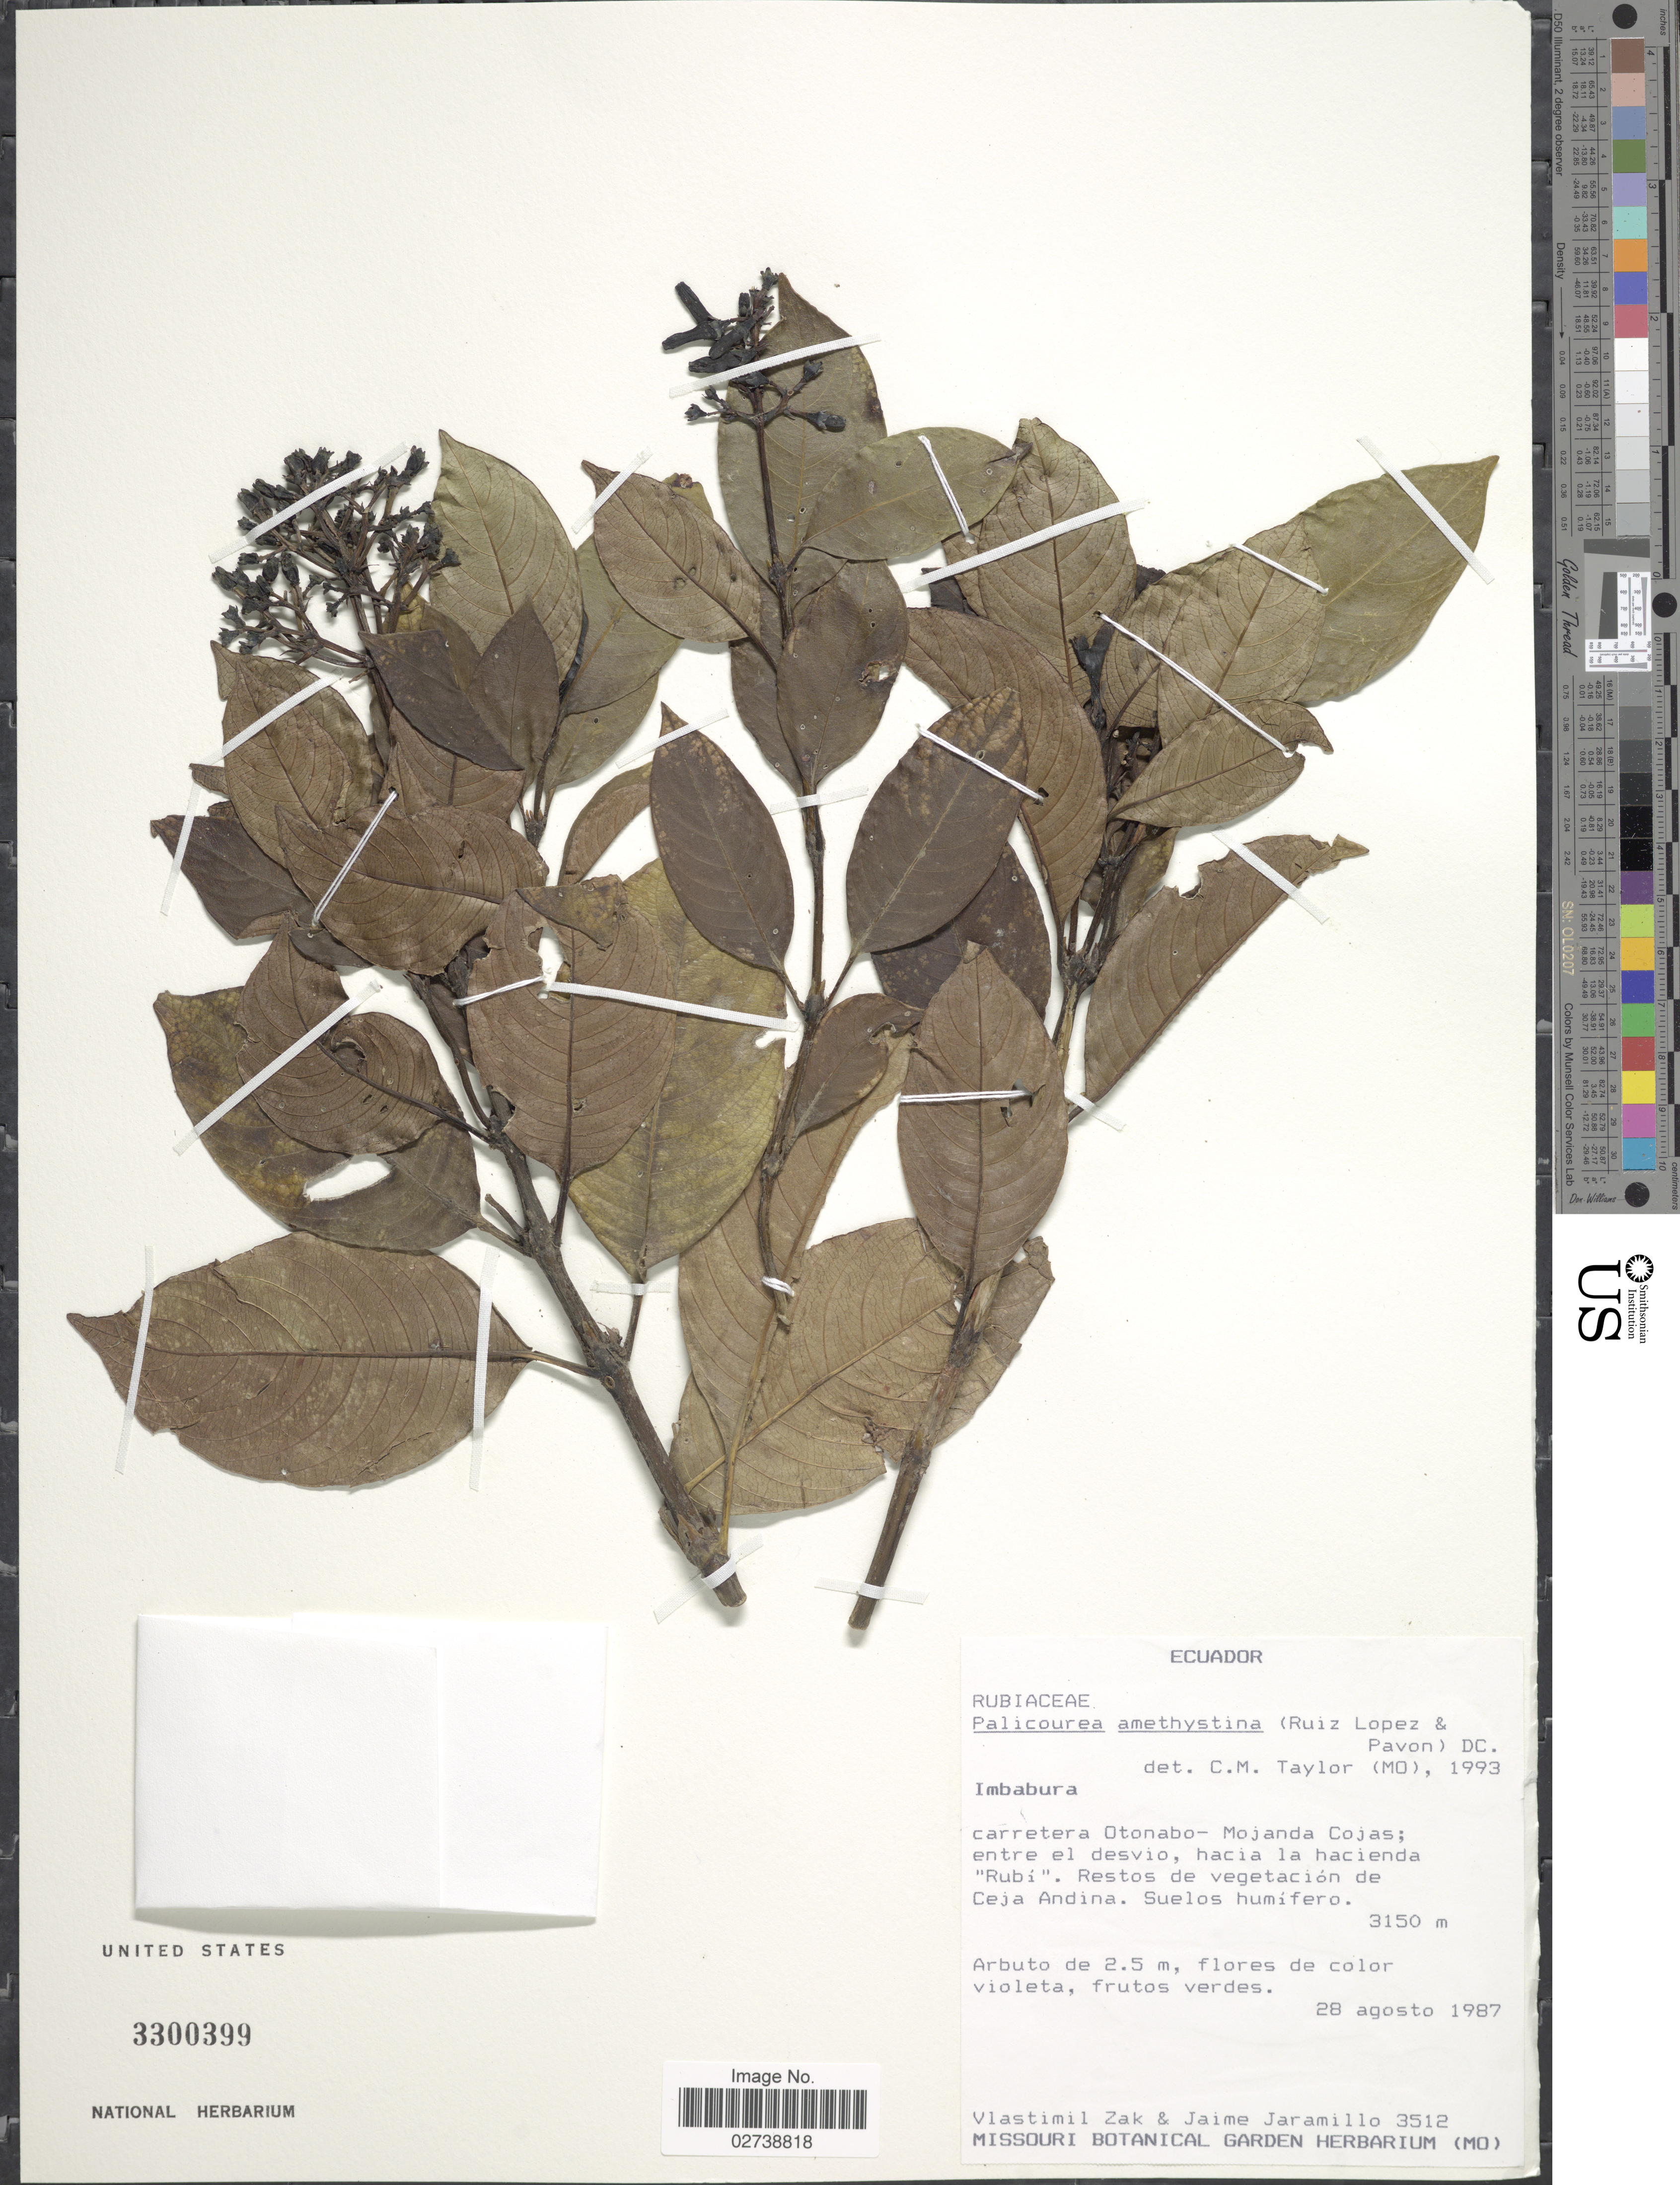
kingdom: Plantae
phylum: Tracheophyta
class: Magnoliopsida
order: Gentianales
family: Rubiaceae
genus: Palicourea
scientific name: Palicourea amethystina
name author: (Ruiz & Pav.) DC.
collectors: V. Zak & J. Jaramillo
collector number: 3512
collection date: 1987-08-28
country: Ecuador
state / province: Imbabura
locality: Carretera Otonabo- Mojando Cojas; entre el desvio, hacia la hacienda 'Rubi'. Restos de vegetación de Ceja Andina. Suelos humífero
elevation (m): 3150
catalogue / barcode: US 3300399